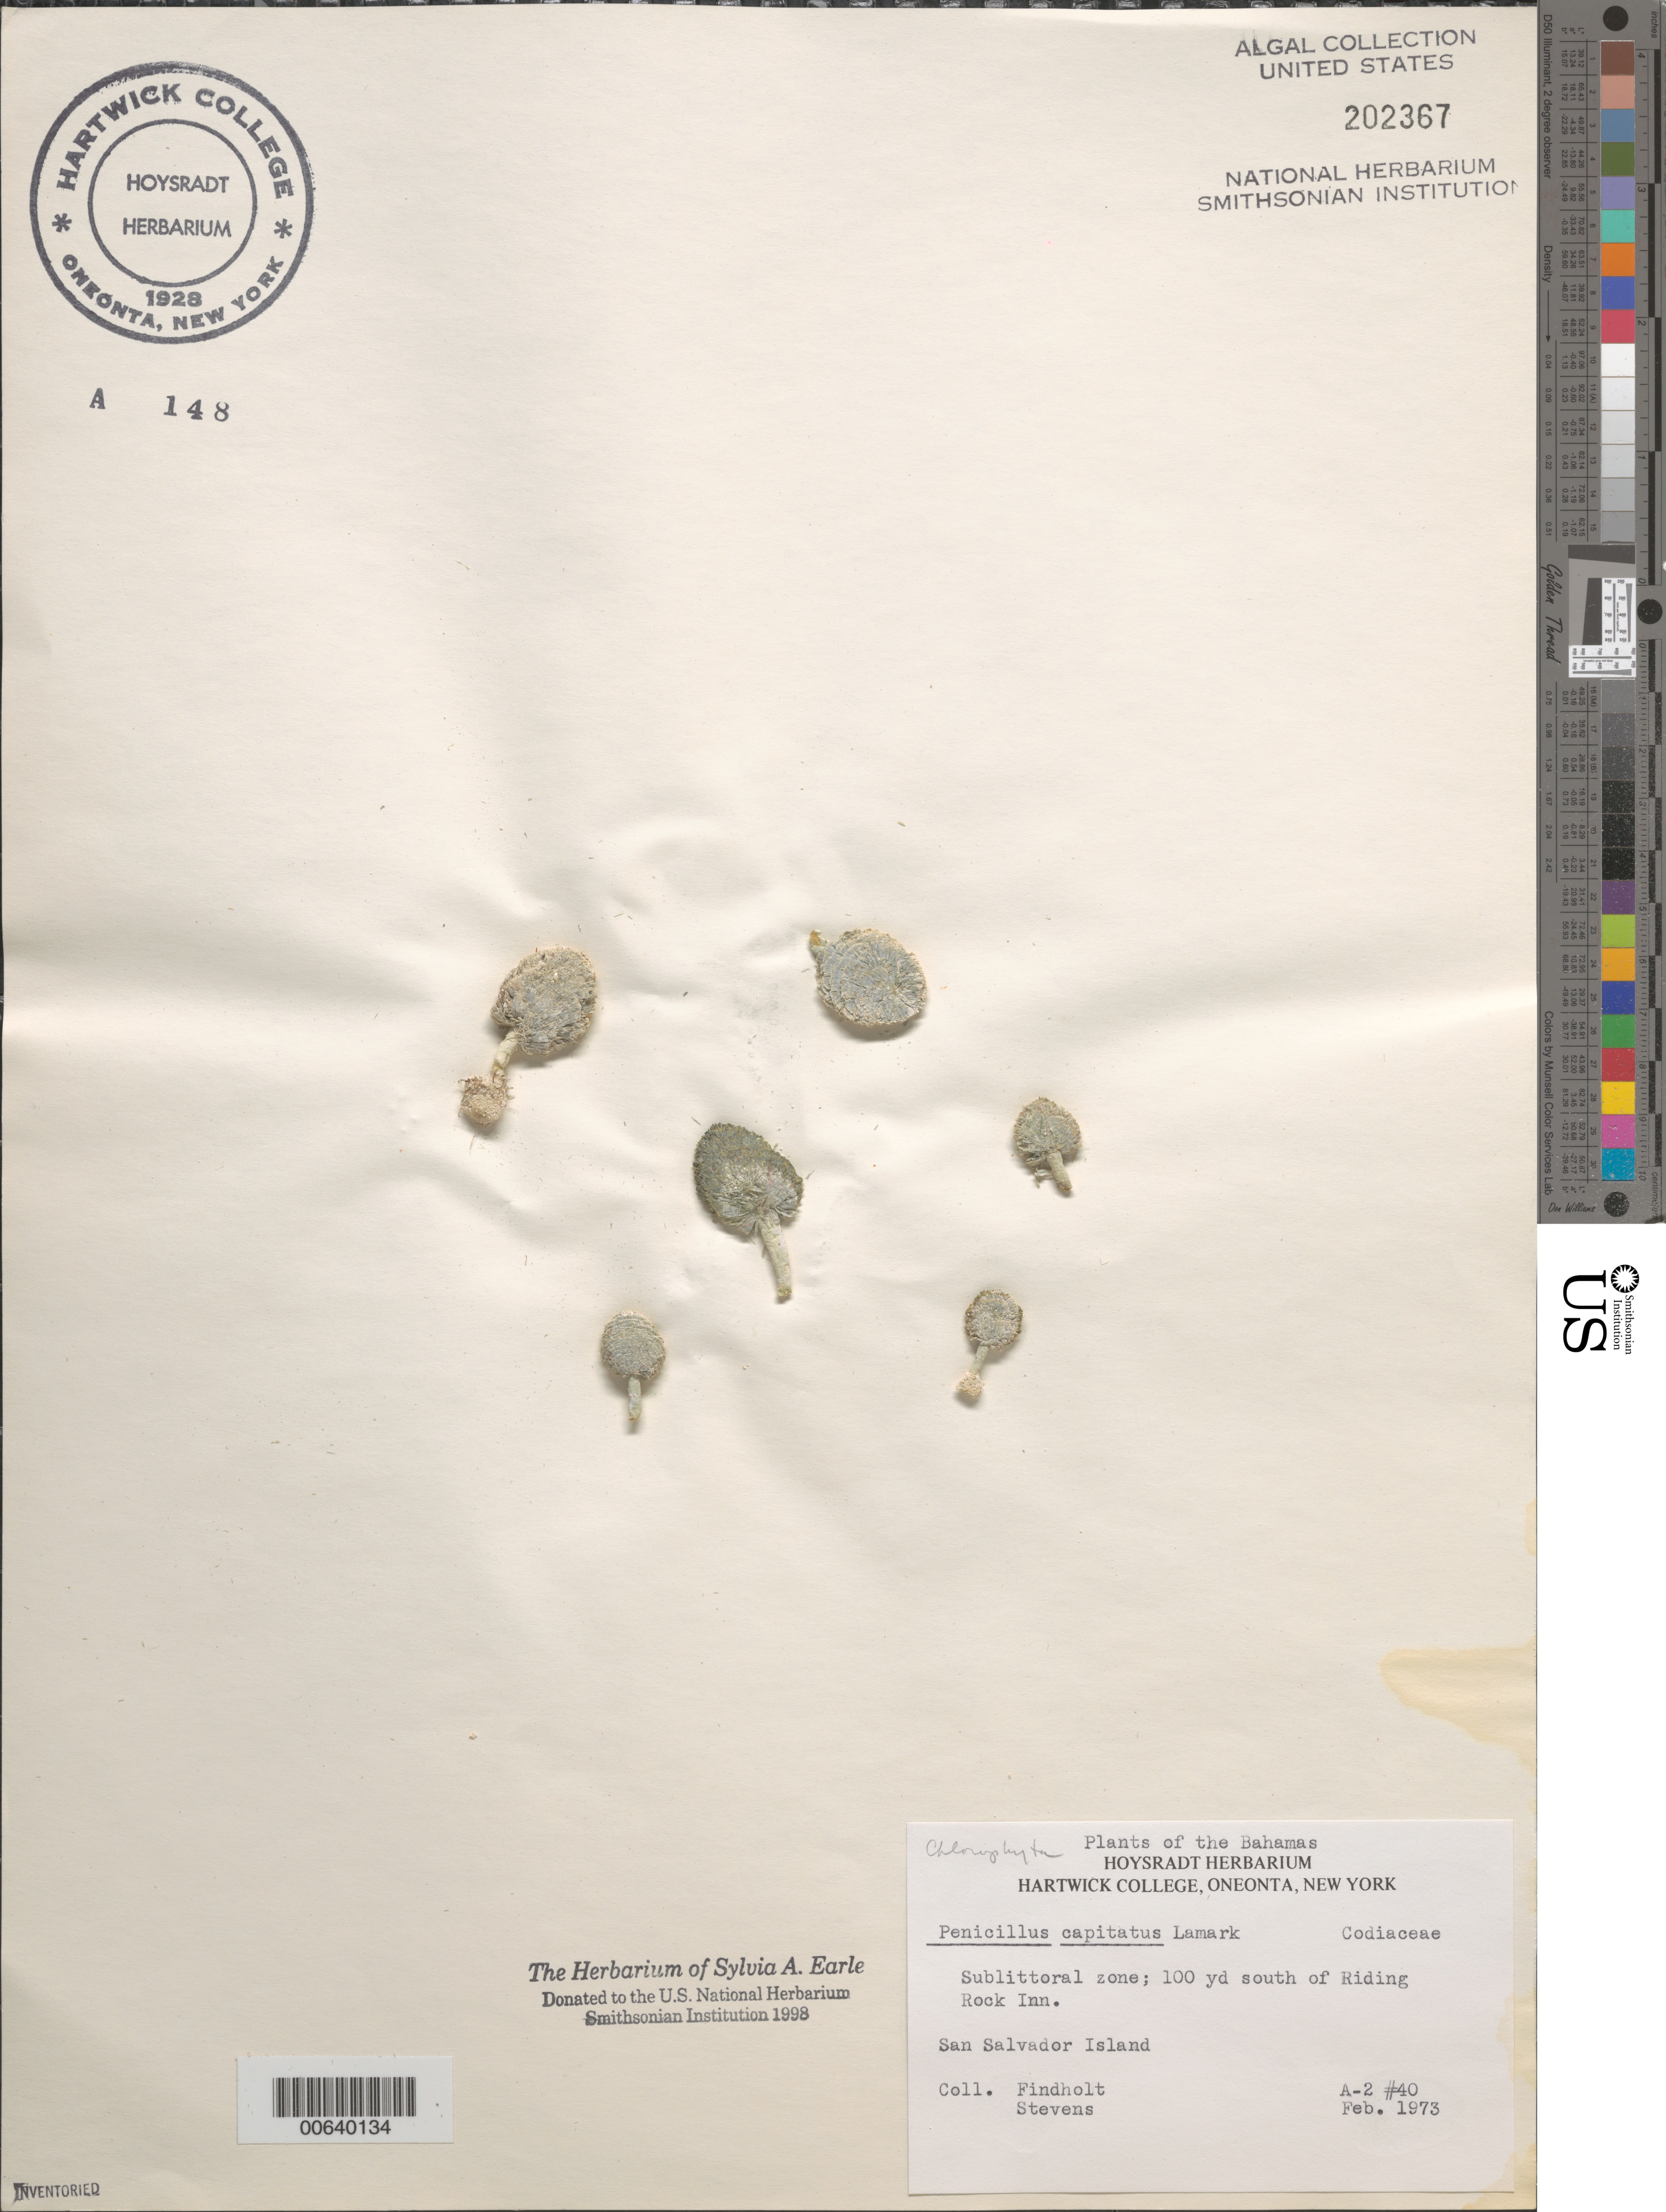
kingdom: Plantae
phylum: Chlorophyta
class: Ulvophyceae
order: Bryopsidales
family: Udoteaceae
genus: Penicillus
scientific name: Penicillus capitatus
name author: Lam.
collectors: -. Findholt & -- Stevens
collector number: A-2 40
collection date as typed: Feb 1973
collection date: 1973-02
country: Bahamas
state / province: San Salvador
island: San Salvador Island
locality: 100 yards south of Riding Rock Inn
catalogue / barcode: US 202367